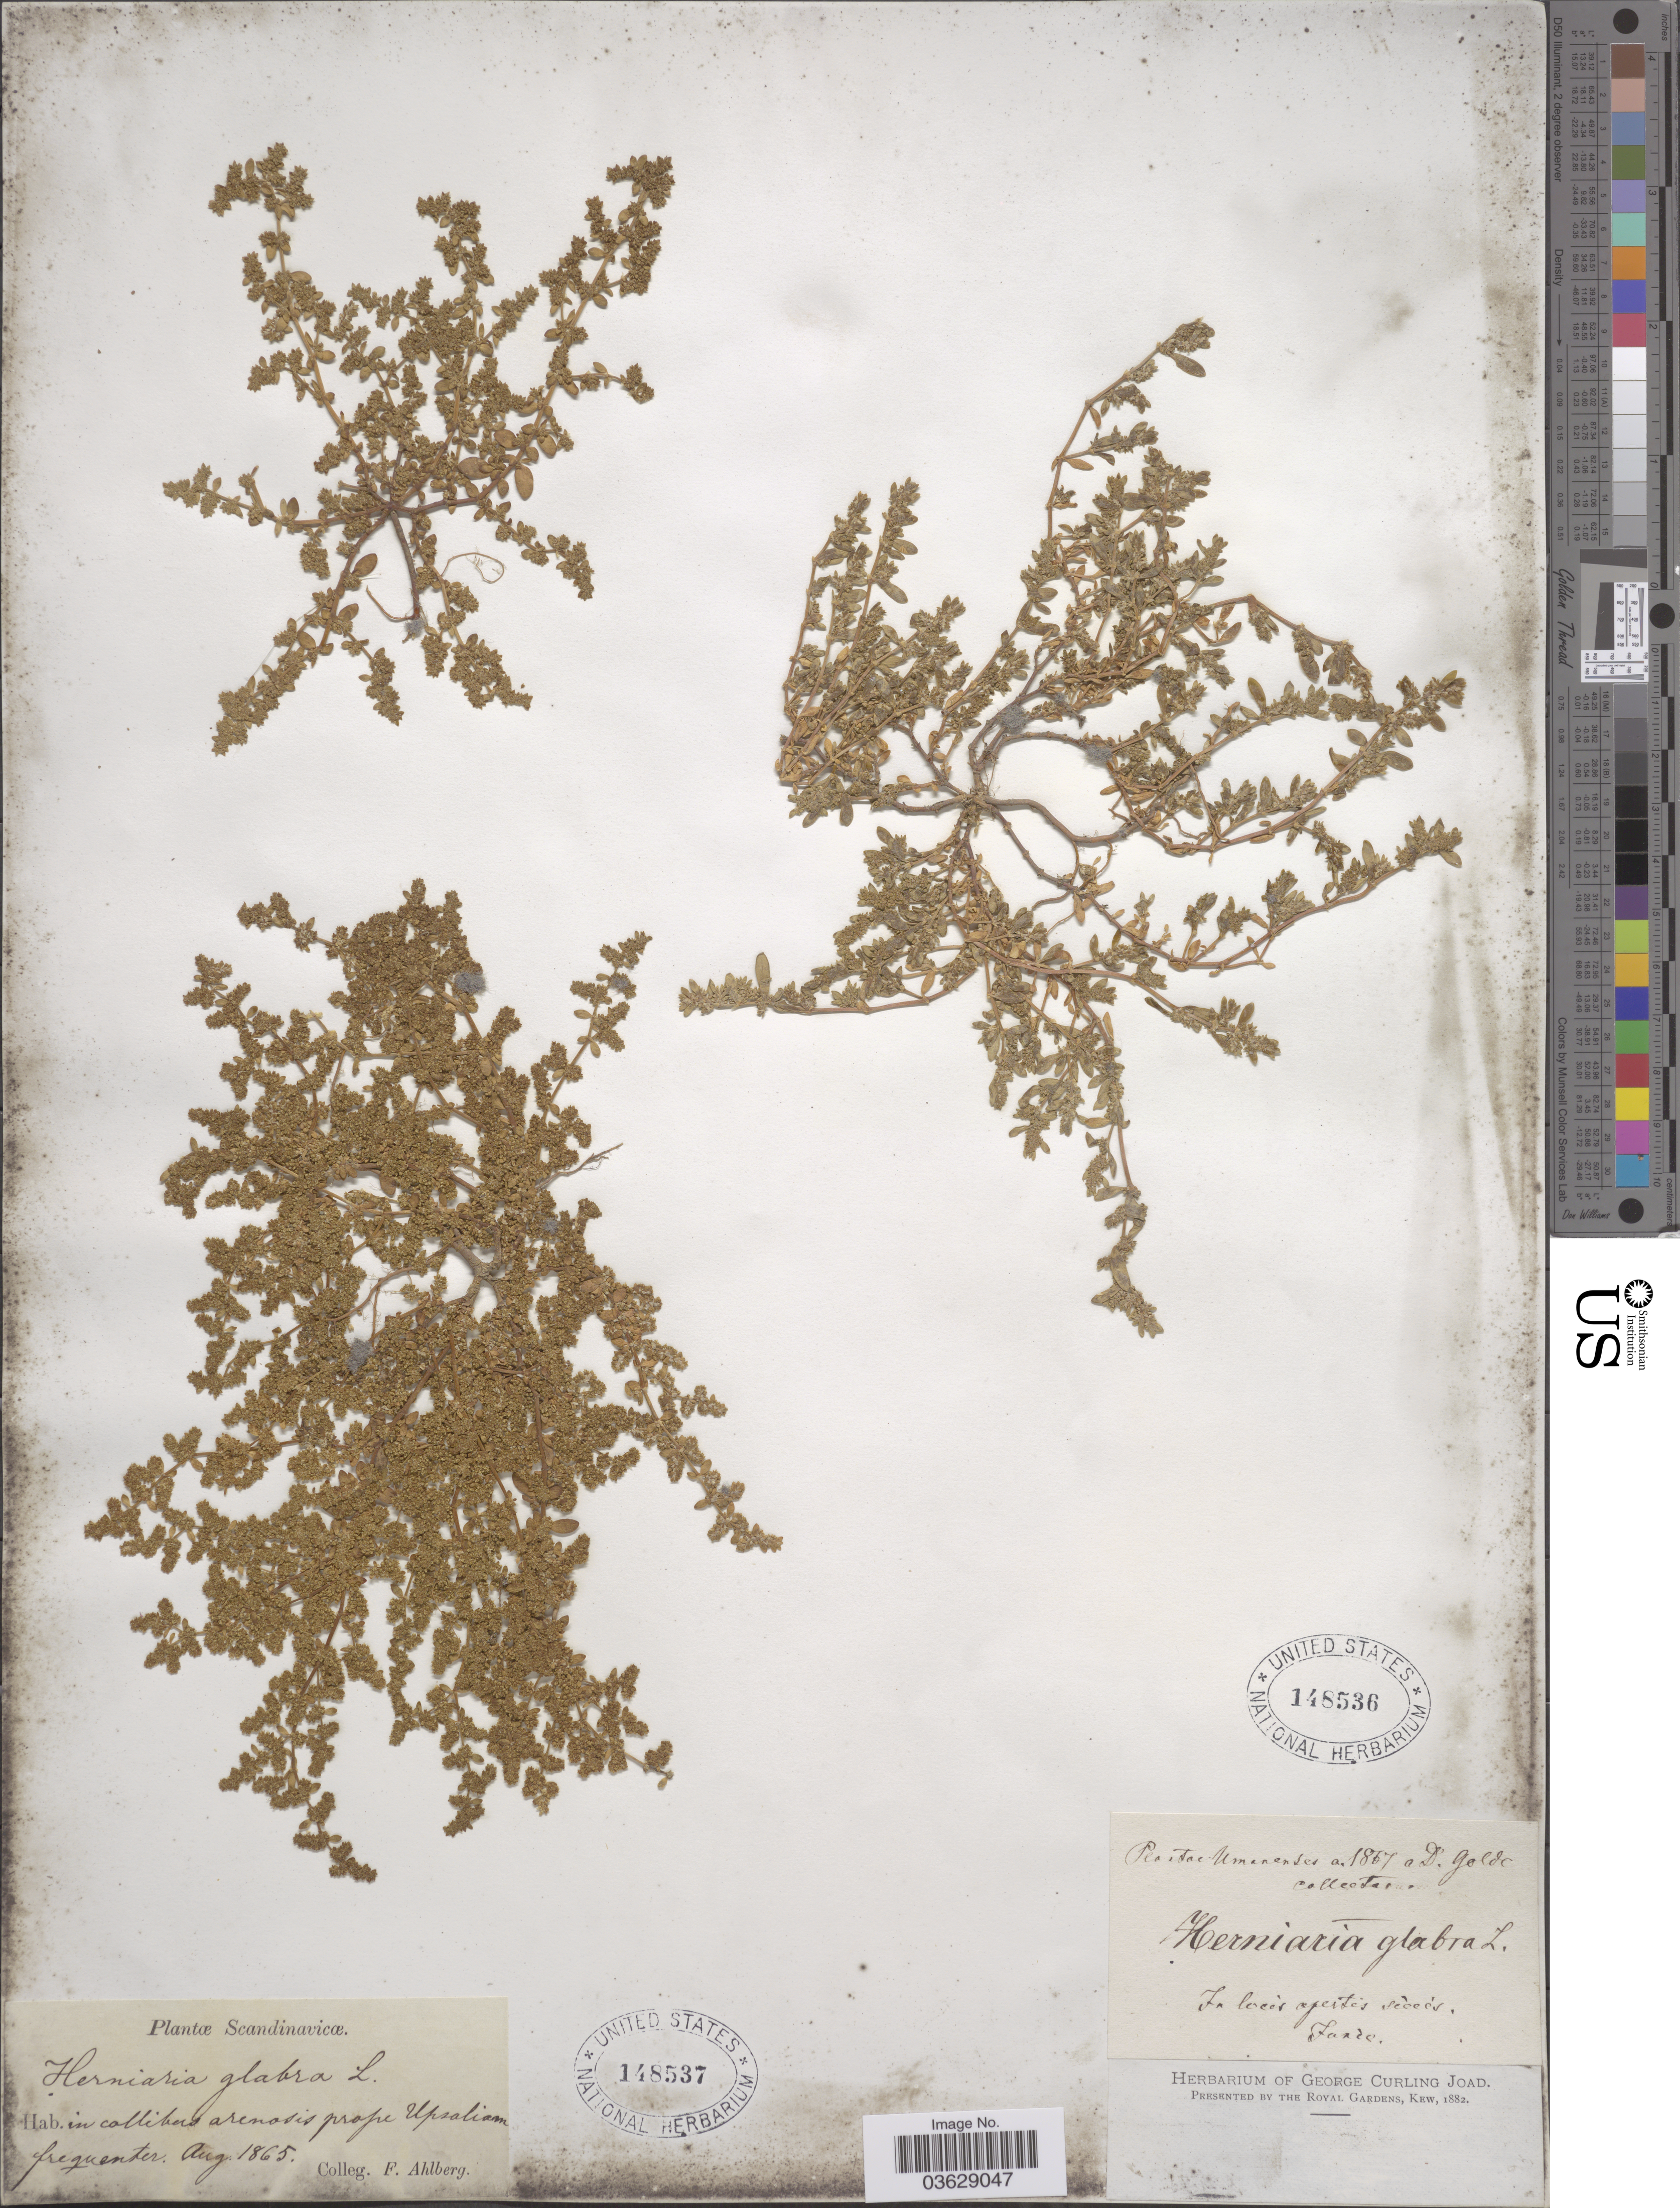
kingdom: Plantae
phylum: Tracheophyta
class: Magnoliopsida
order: Caryophyllales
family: Caryophyllaceae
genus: Herniaria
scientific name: Herniaria glabra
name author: L.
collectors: F. Ahlberg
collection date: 1865-08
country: Sweden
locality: Scandinavicæ. In collibus arenosis prope Upsaliam frequente.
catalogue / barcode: US 148537